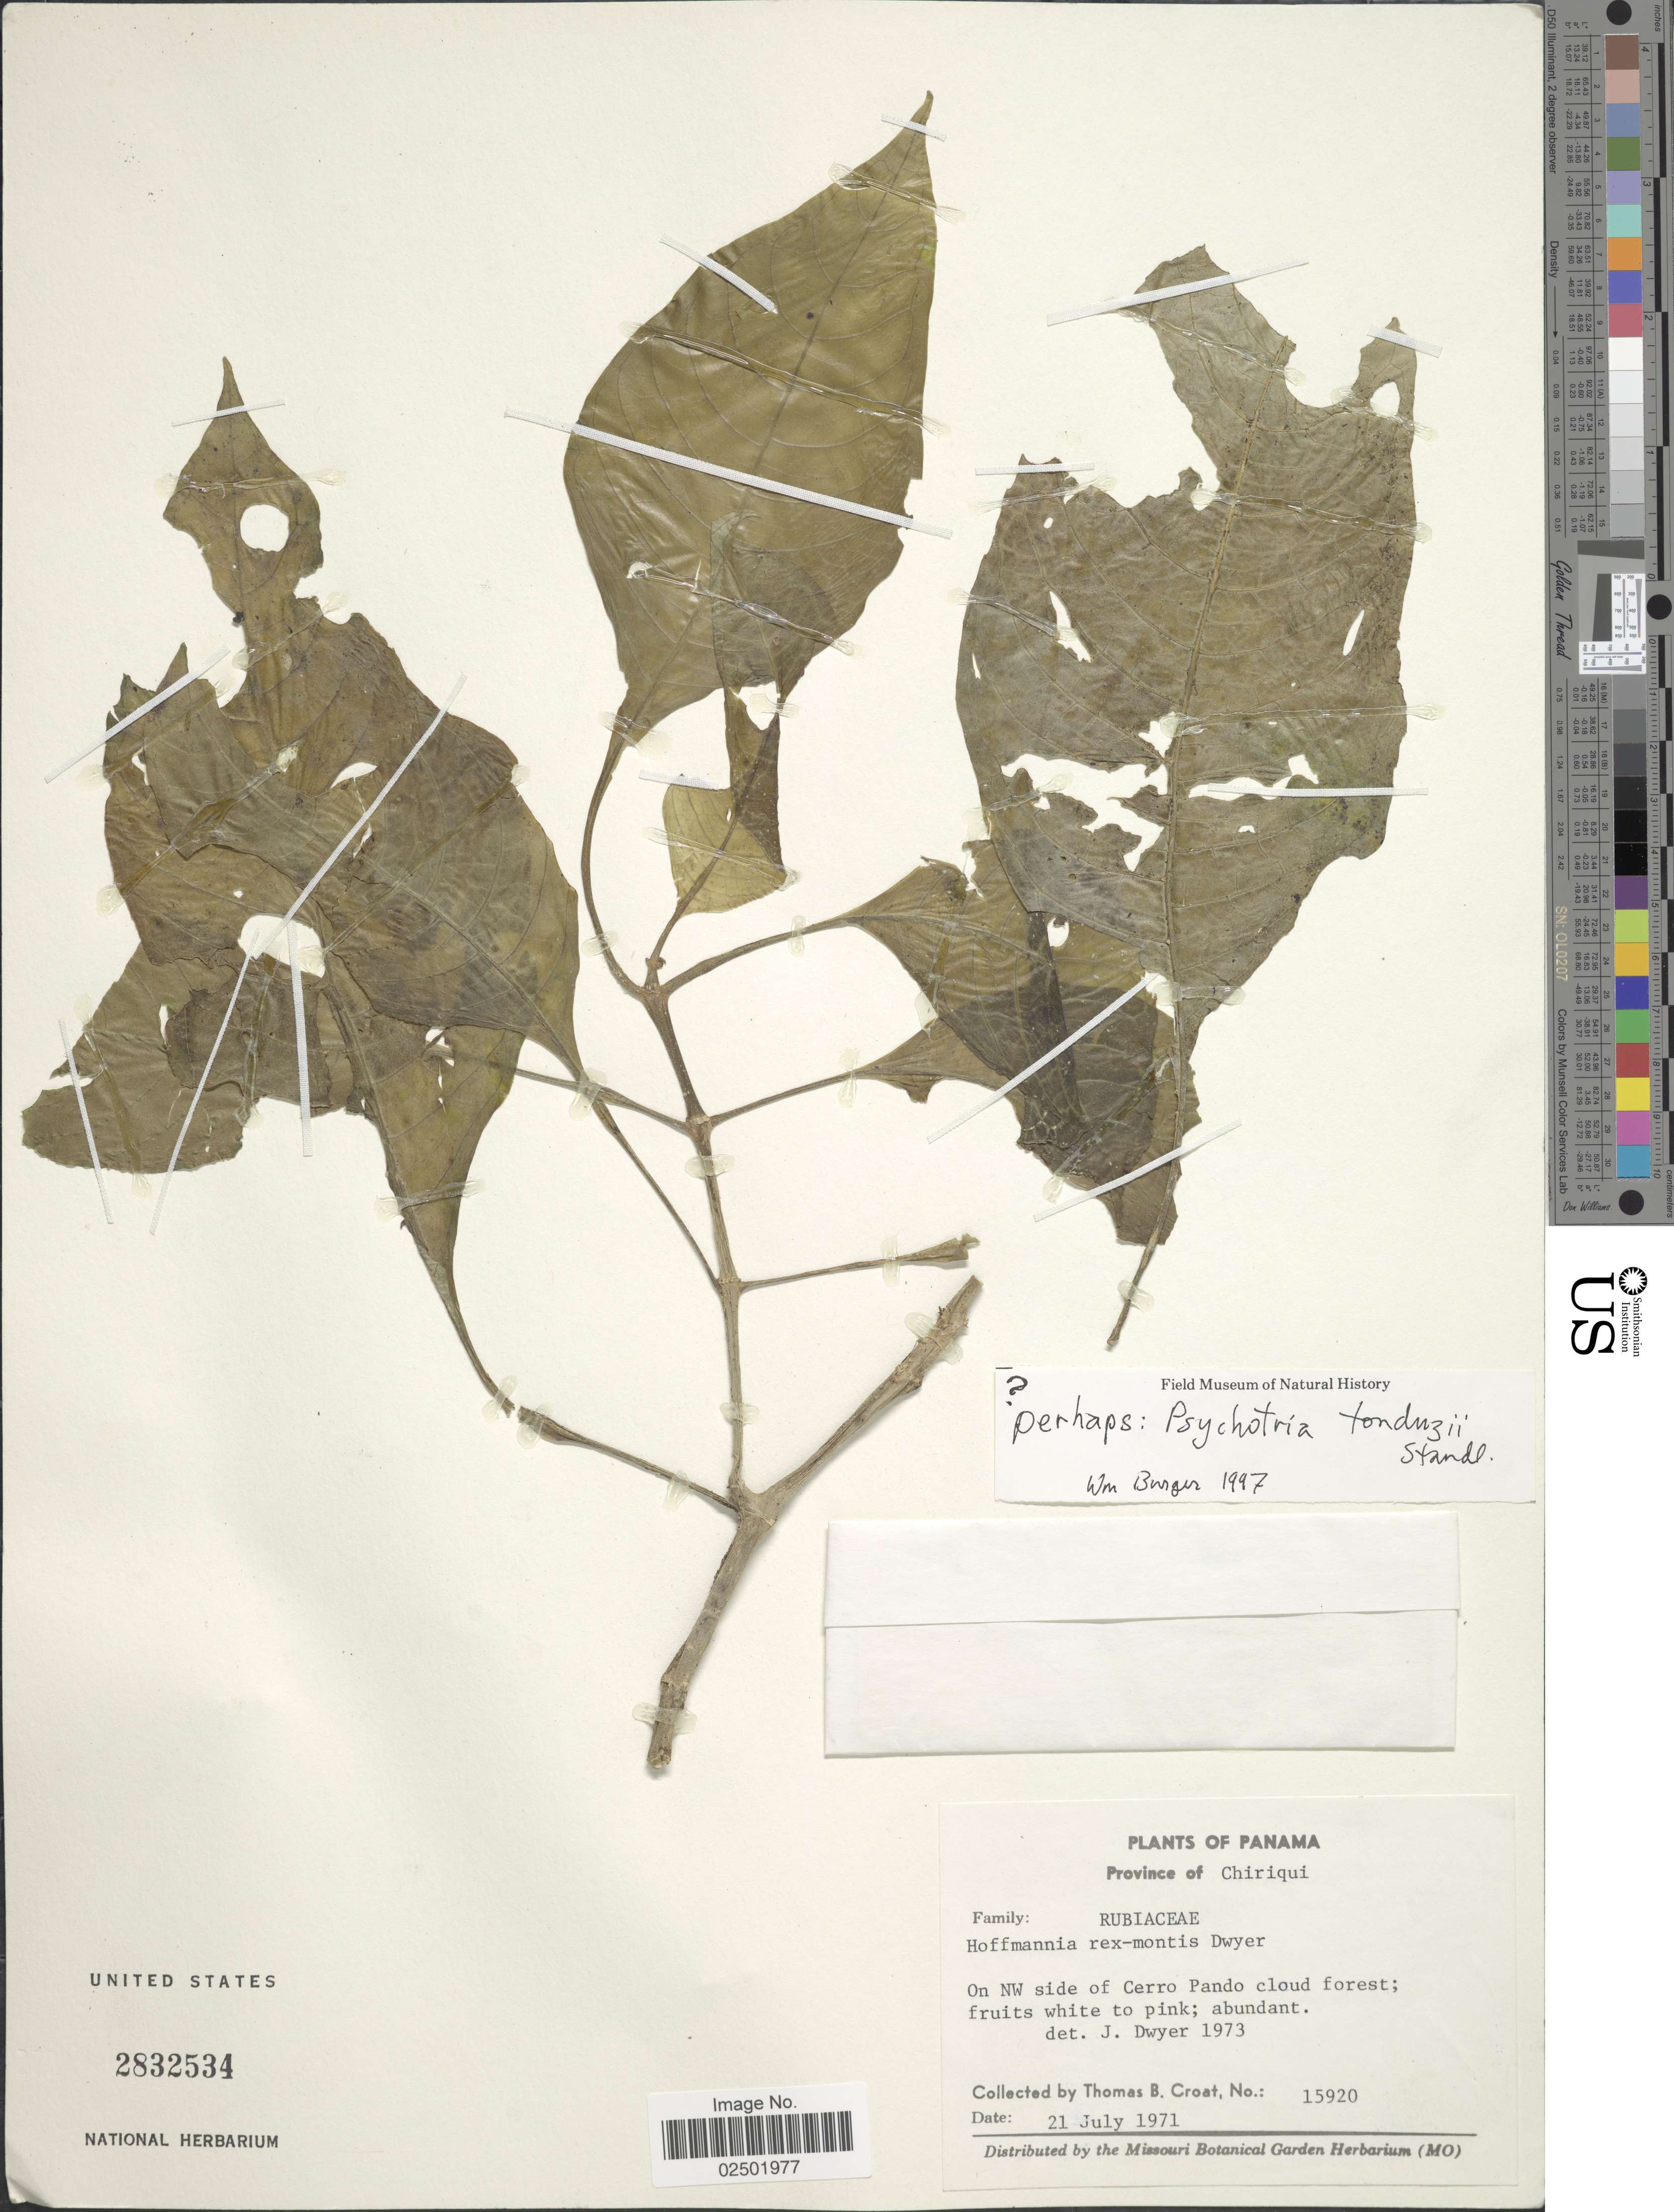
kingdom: Plantae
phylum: Tracheophyta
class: Magnoliopsida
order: Gentianales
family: Rubiaceae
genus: Hoffmannia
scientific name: Hoffmannia trichocalyx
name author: Standl.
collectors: T. B. Croat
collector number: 15920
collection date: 1971-07-21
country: Panama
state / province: Chiriqui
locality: On NW side of Cerro Pando cloud forest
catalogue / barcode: US 2832534